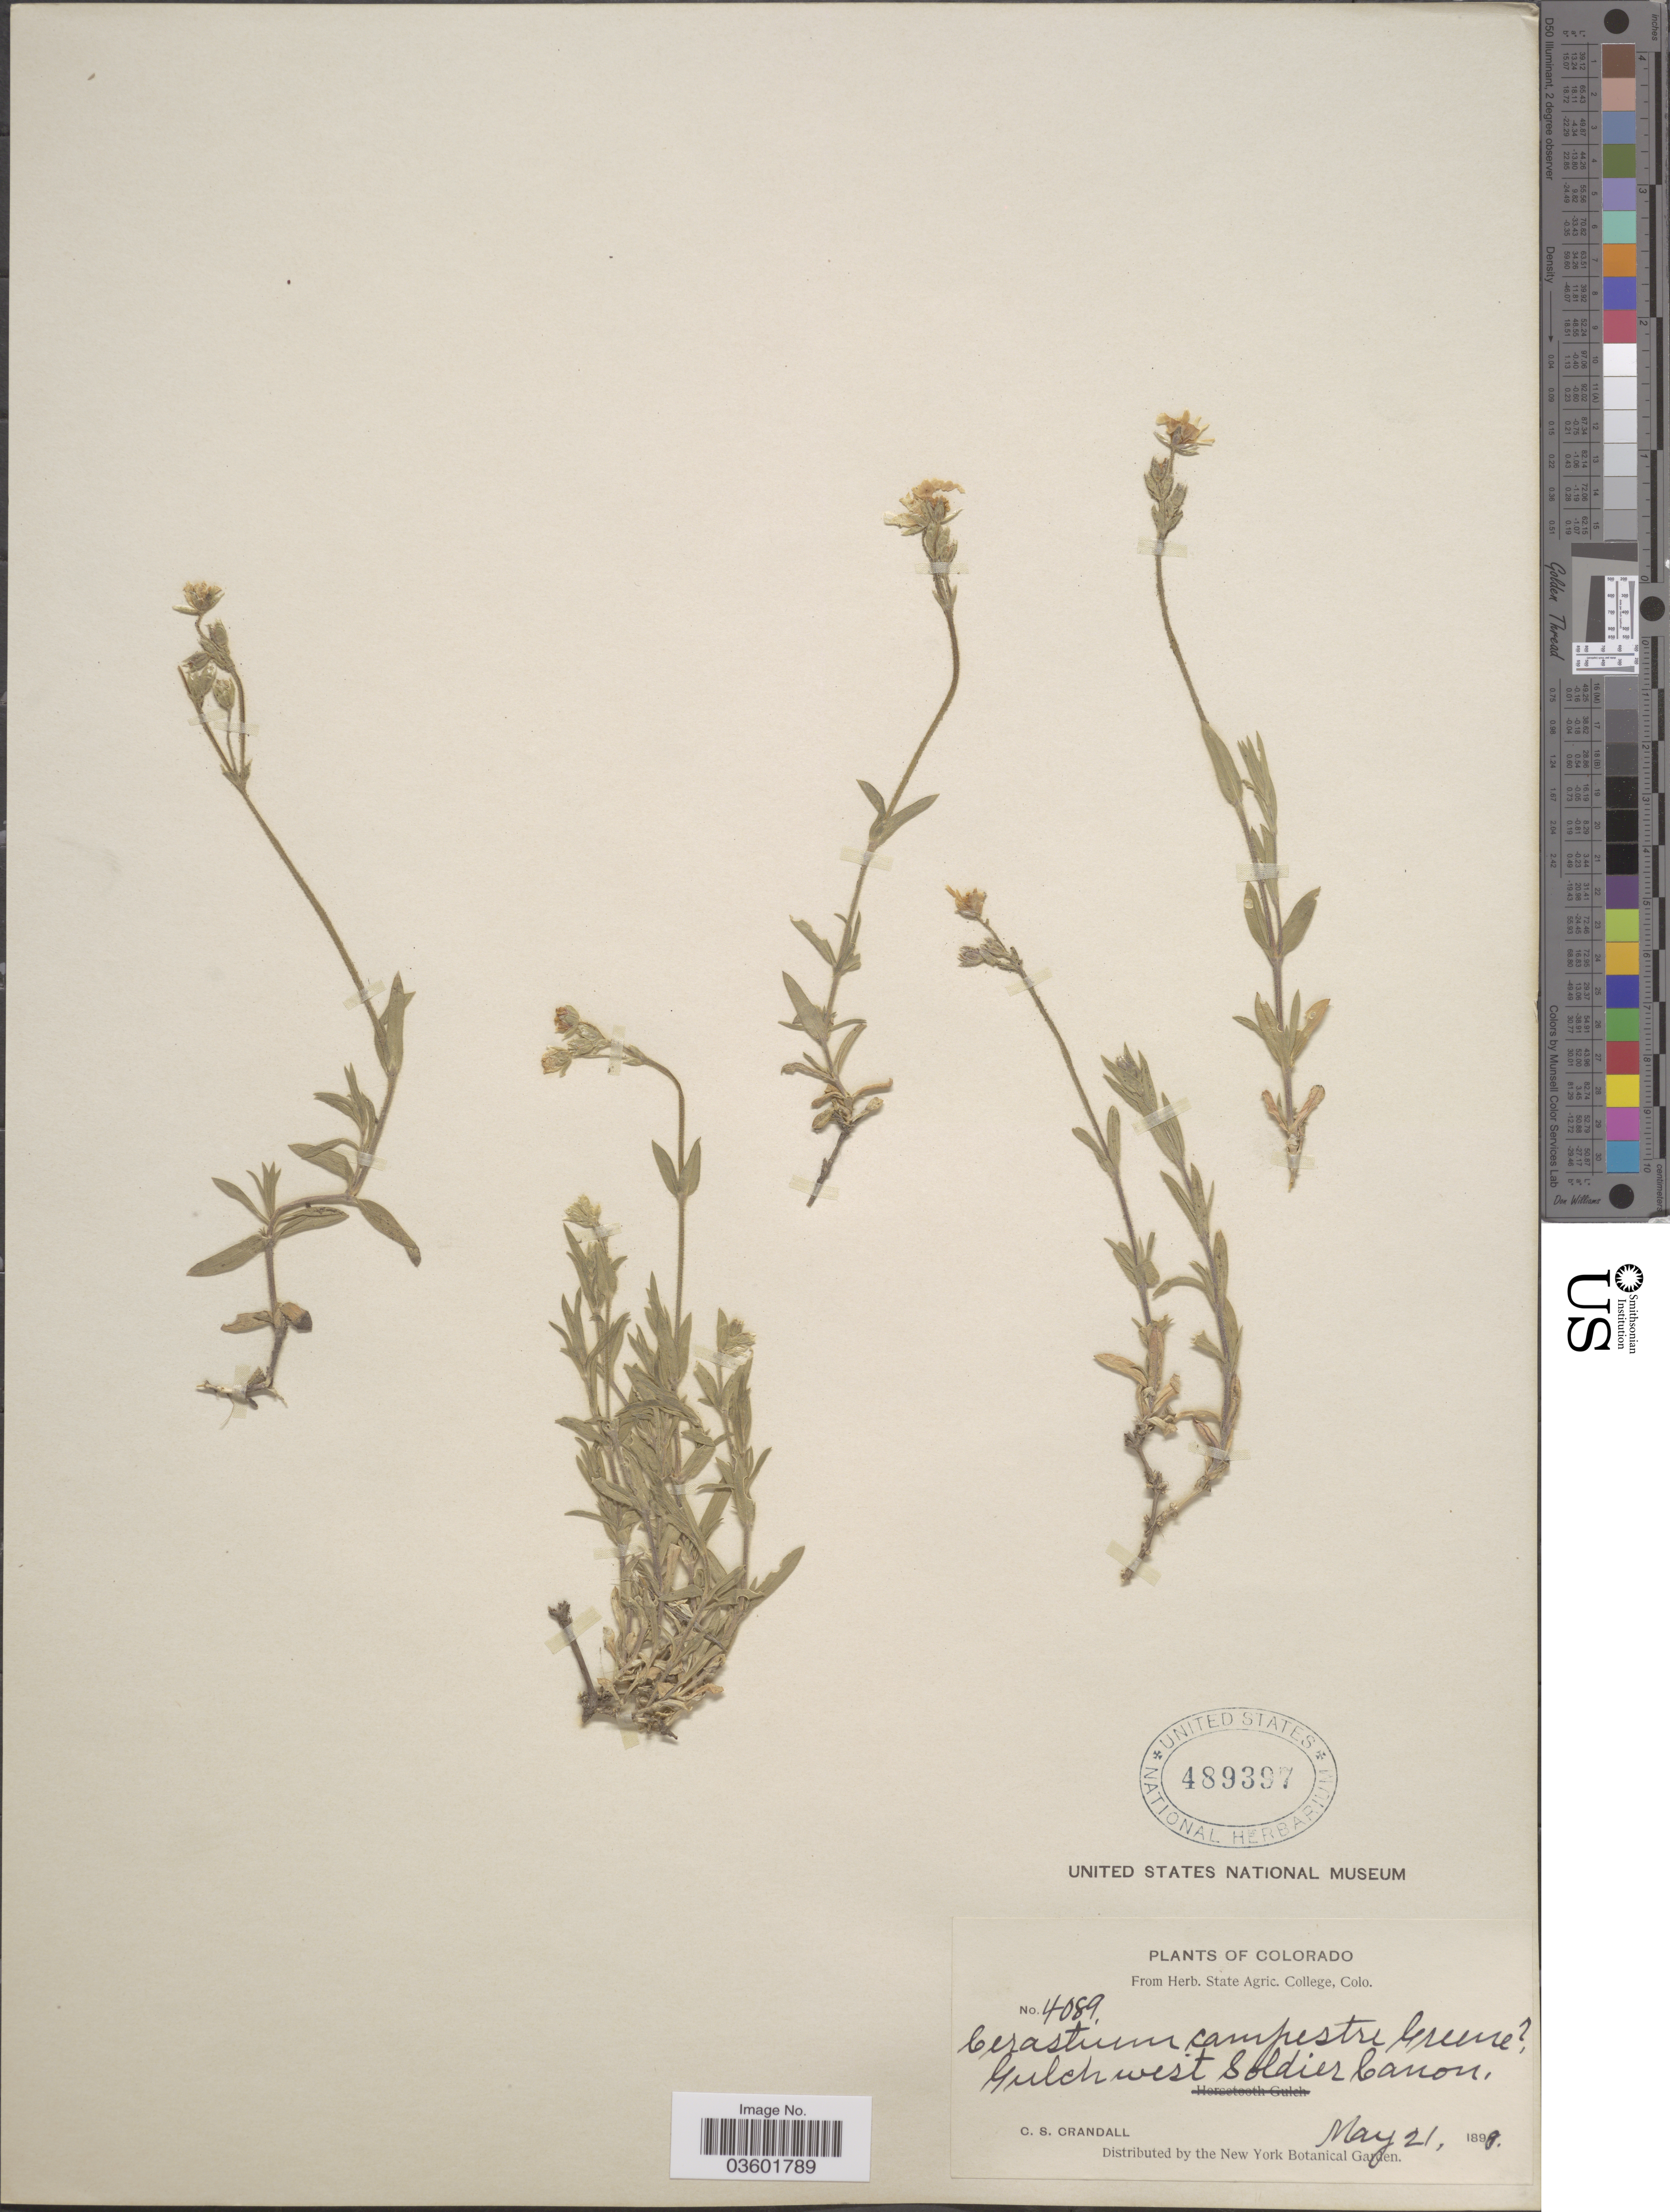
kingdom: Plantae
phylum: Tracheophyta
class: Magnoliopsida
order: Caryophyllales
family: Caryophyllaceae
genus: Cerastium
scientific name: Cerastium campestre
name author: Greene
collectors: C. Crandall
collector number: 4089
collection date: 1898-05-21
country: United States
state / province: Colorado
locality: Gulch west Soldier Canon.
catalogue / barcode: US 489397